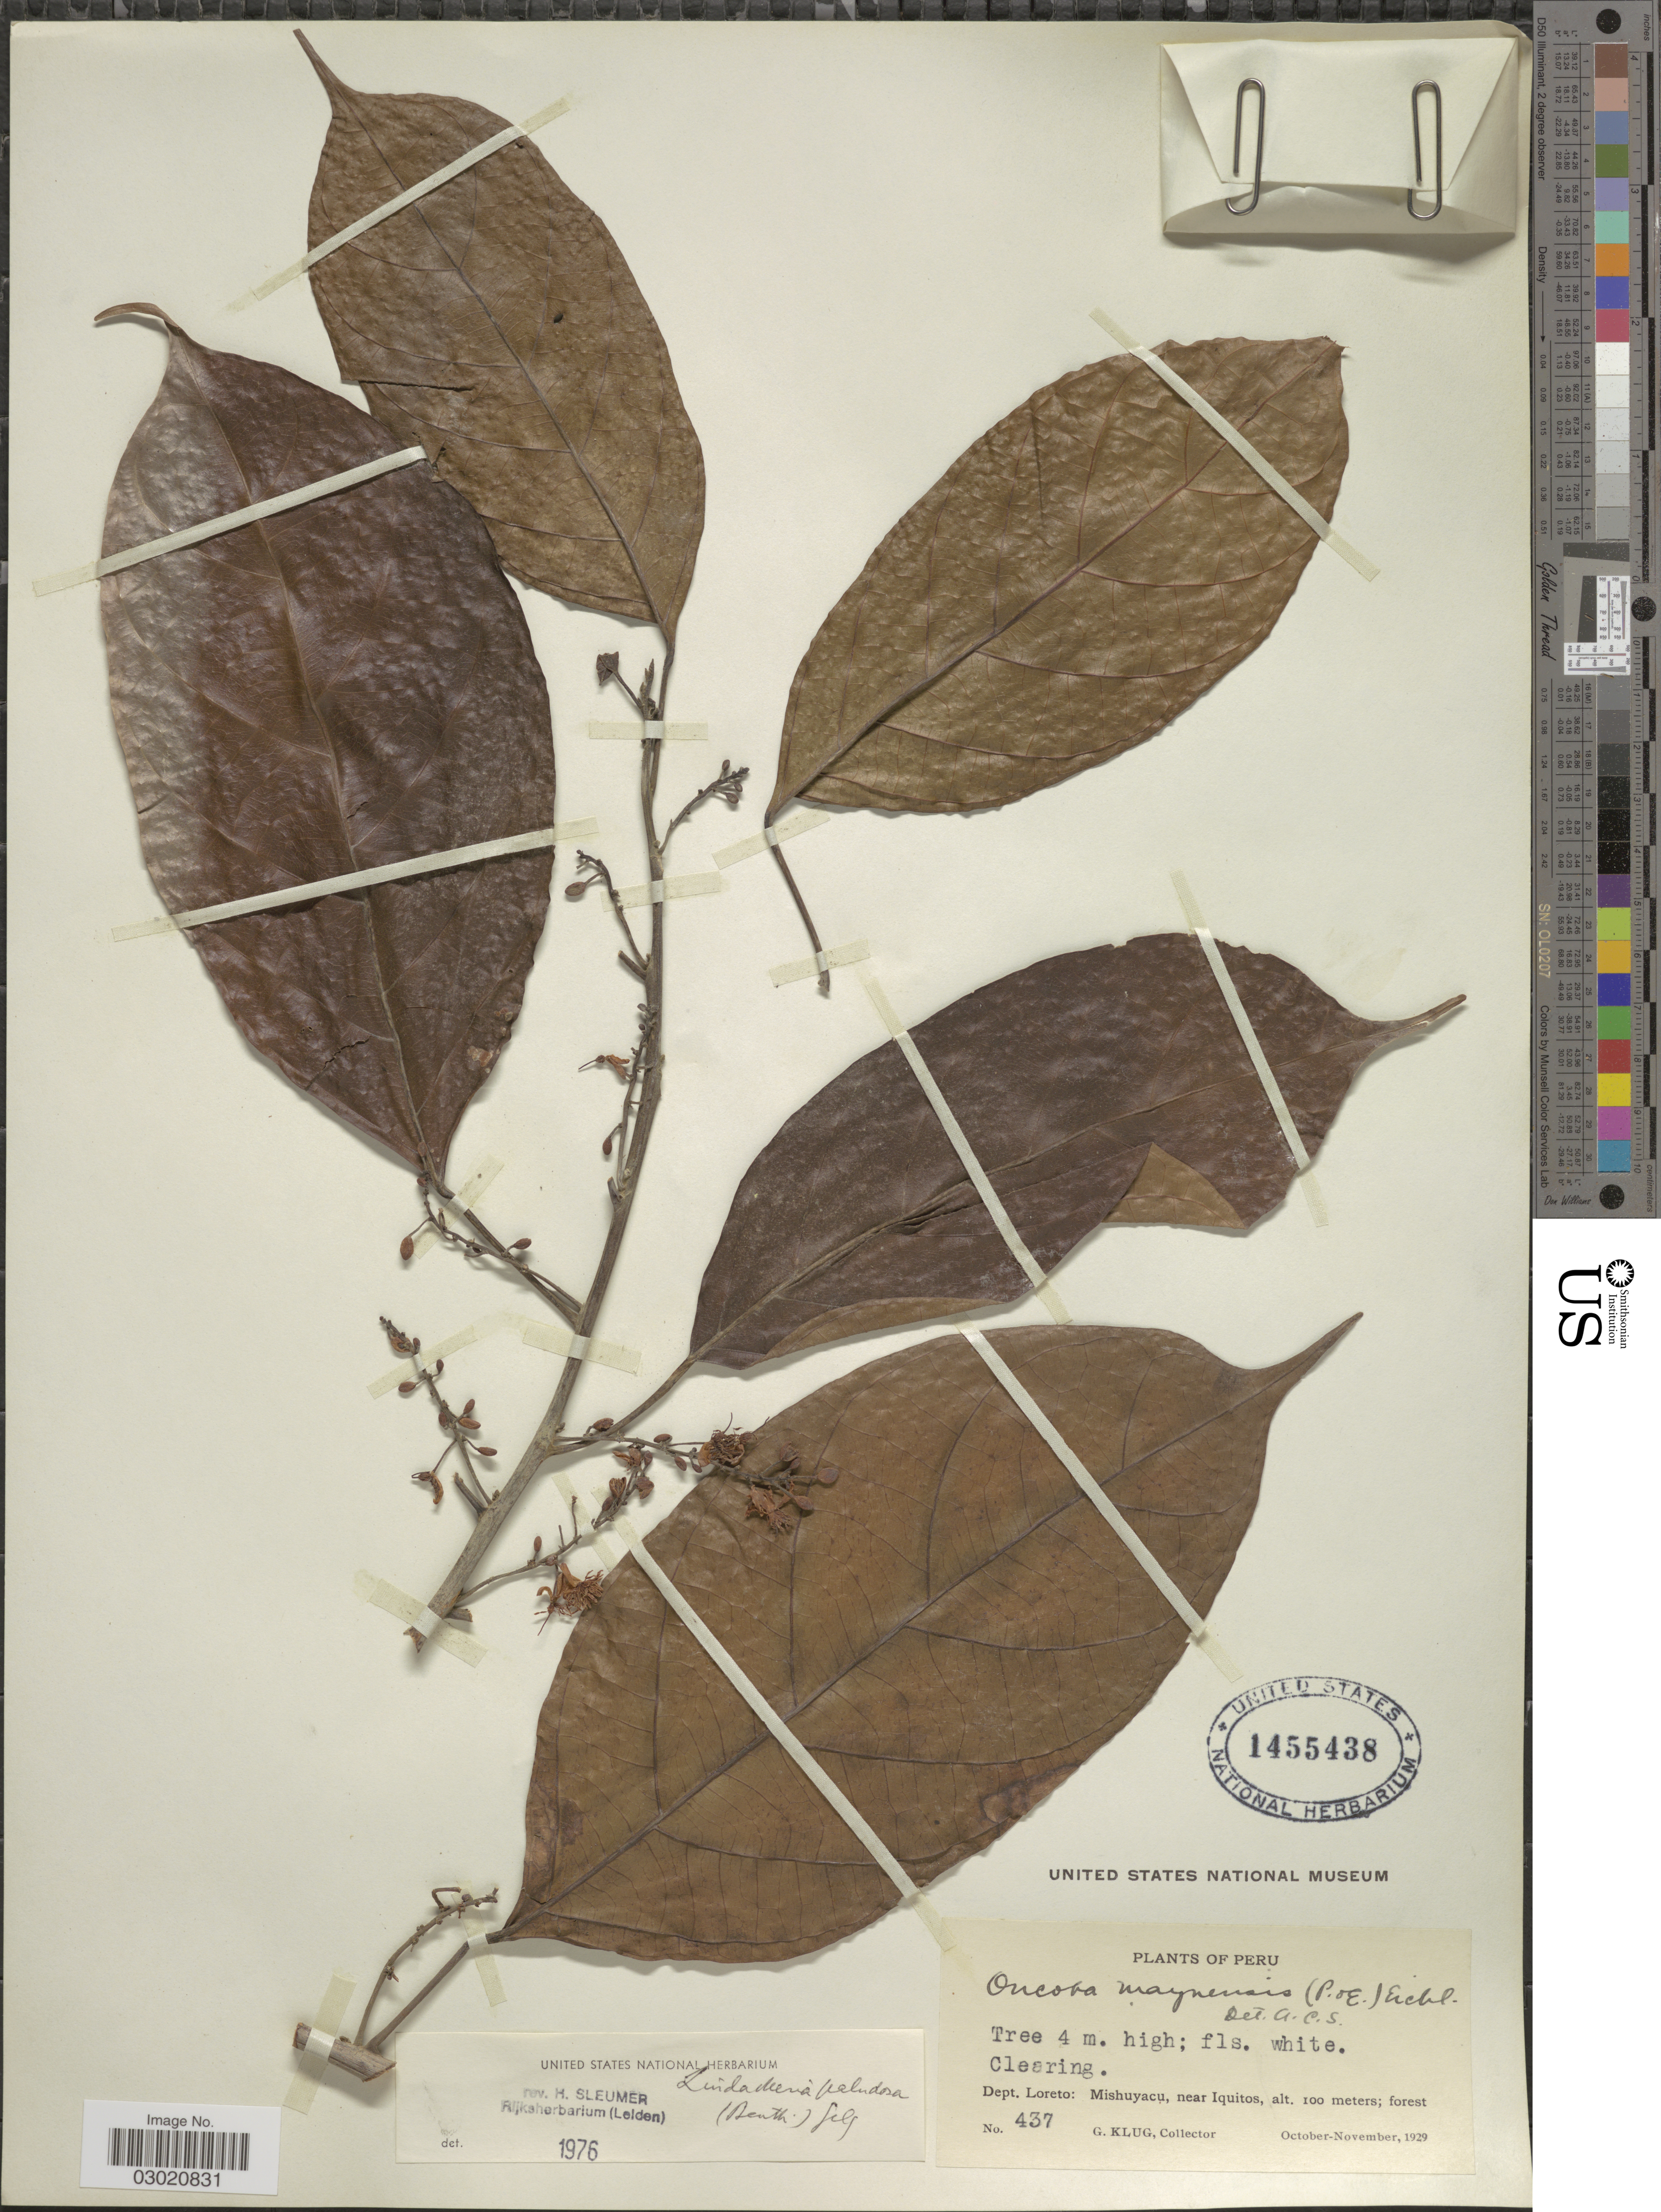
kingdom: Plantae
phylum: Tracheophyta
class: Magnoliopsida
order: Malpighiales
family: Achariaceae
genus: Lindackeria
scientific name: Lindackeria paludosa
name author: (Benth.) Gilg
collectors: G. Klug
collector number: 437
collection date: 1929-10/1929-11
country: Peru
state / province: Loreto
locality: Dept. Loreto: Mishuyacu, near Iquitos.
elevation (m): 100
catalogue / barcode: US 1455438